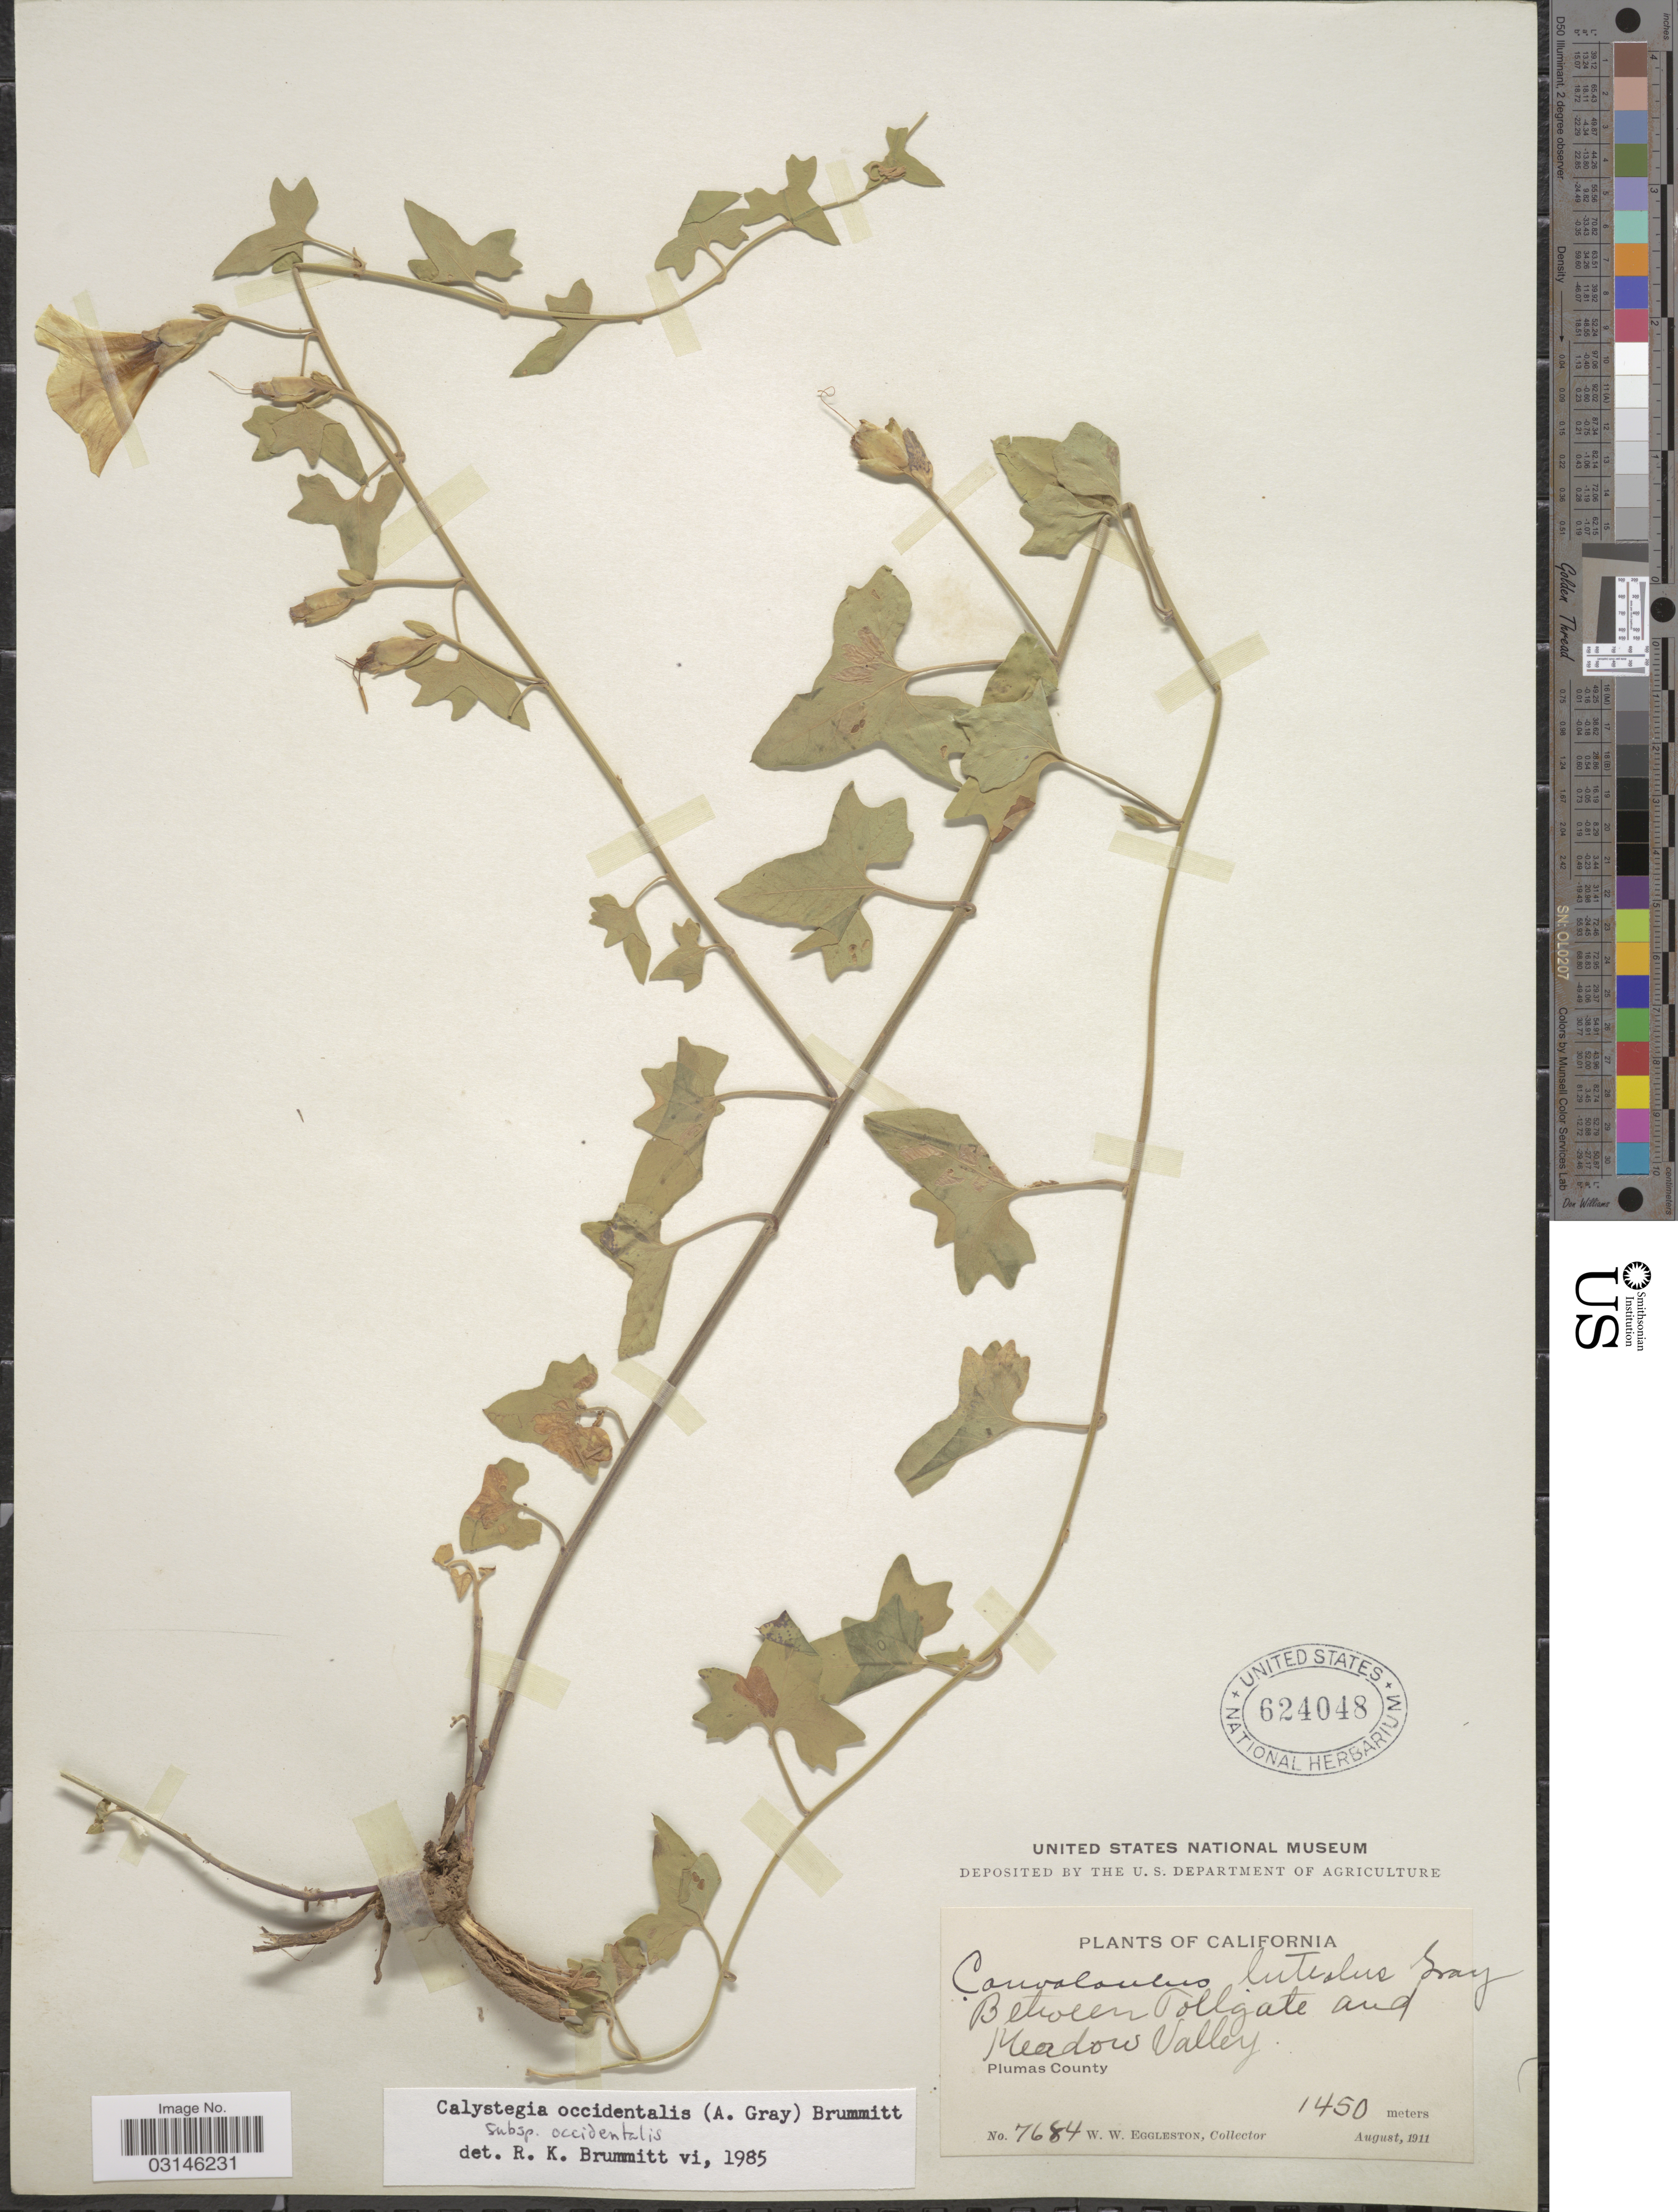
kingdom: Plantae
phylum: Tracheophyta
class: Magnoliopsida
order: Solanales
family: Convolvulaceae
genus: Calystegia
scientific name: Calystegia occidentalis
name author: (A. Gray) Brummitt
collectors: W. W. Eggleston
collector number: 7684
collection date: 1911-08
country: United States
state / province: California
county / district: Plumas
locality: Between Tollgate and Meadow Valley. Plumas County.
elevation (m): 1450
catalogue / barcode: US 624048